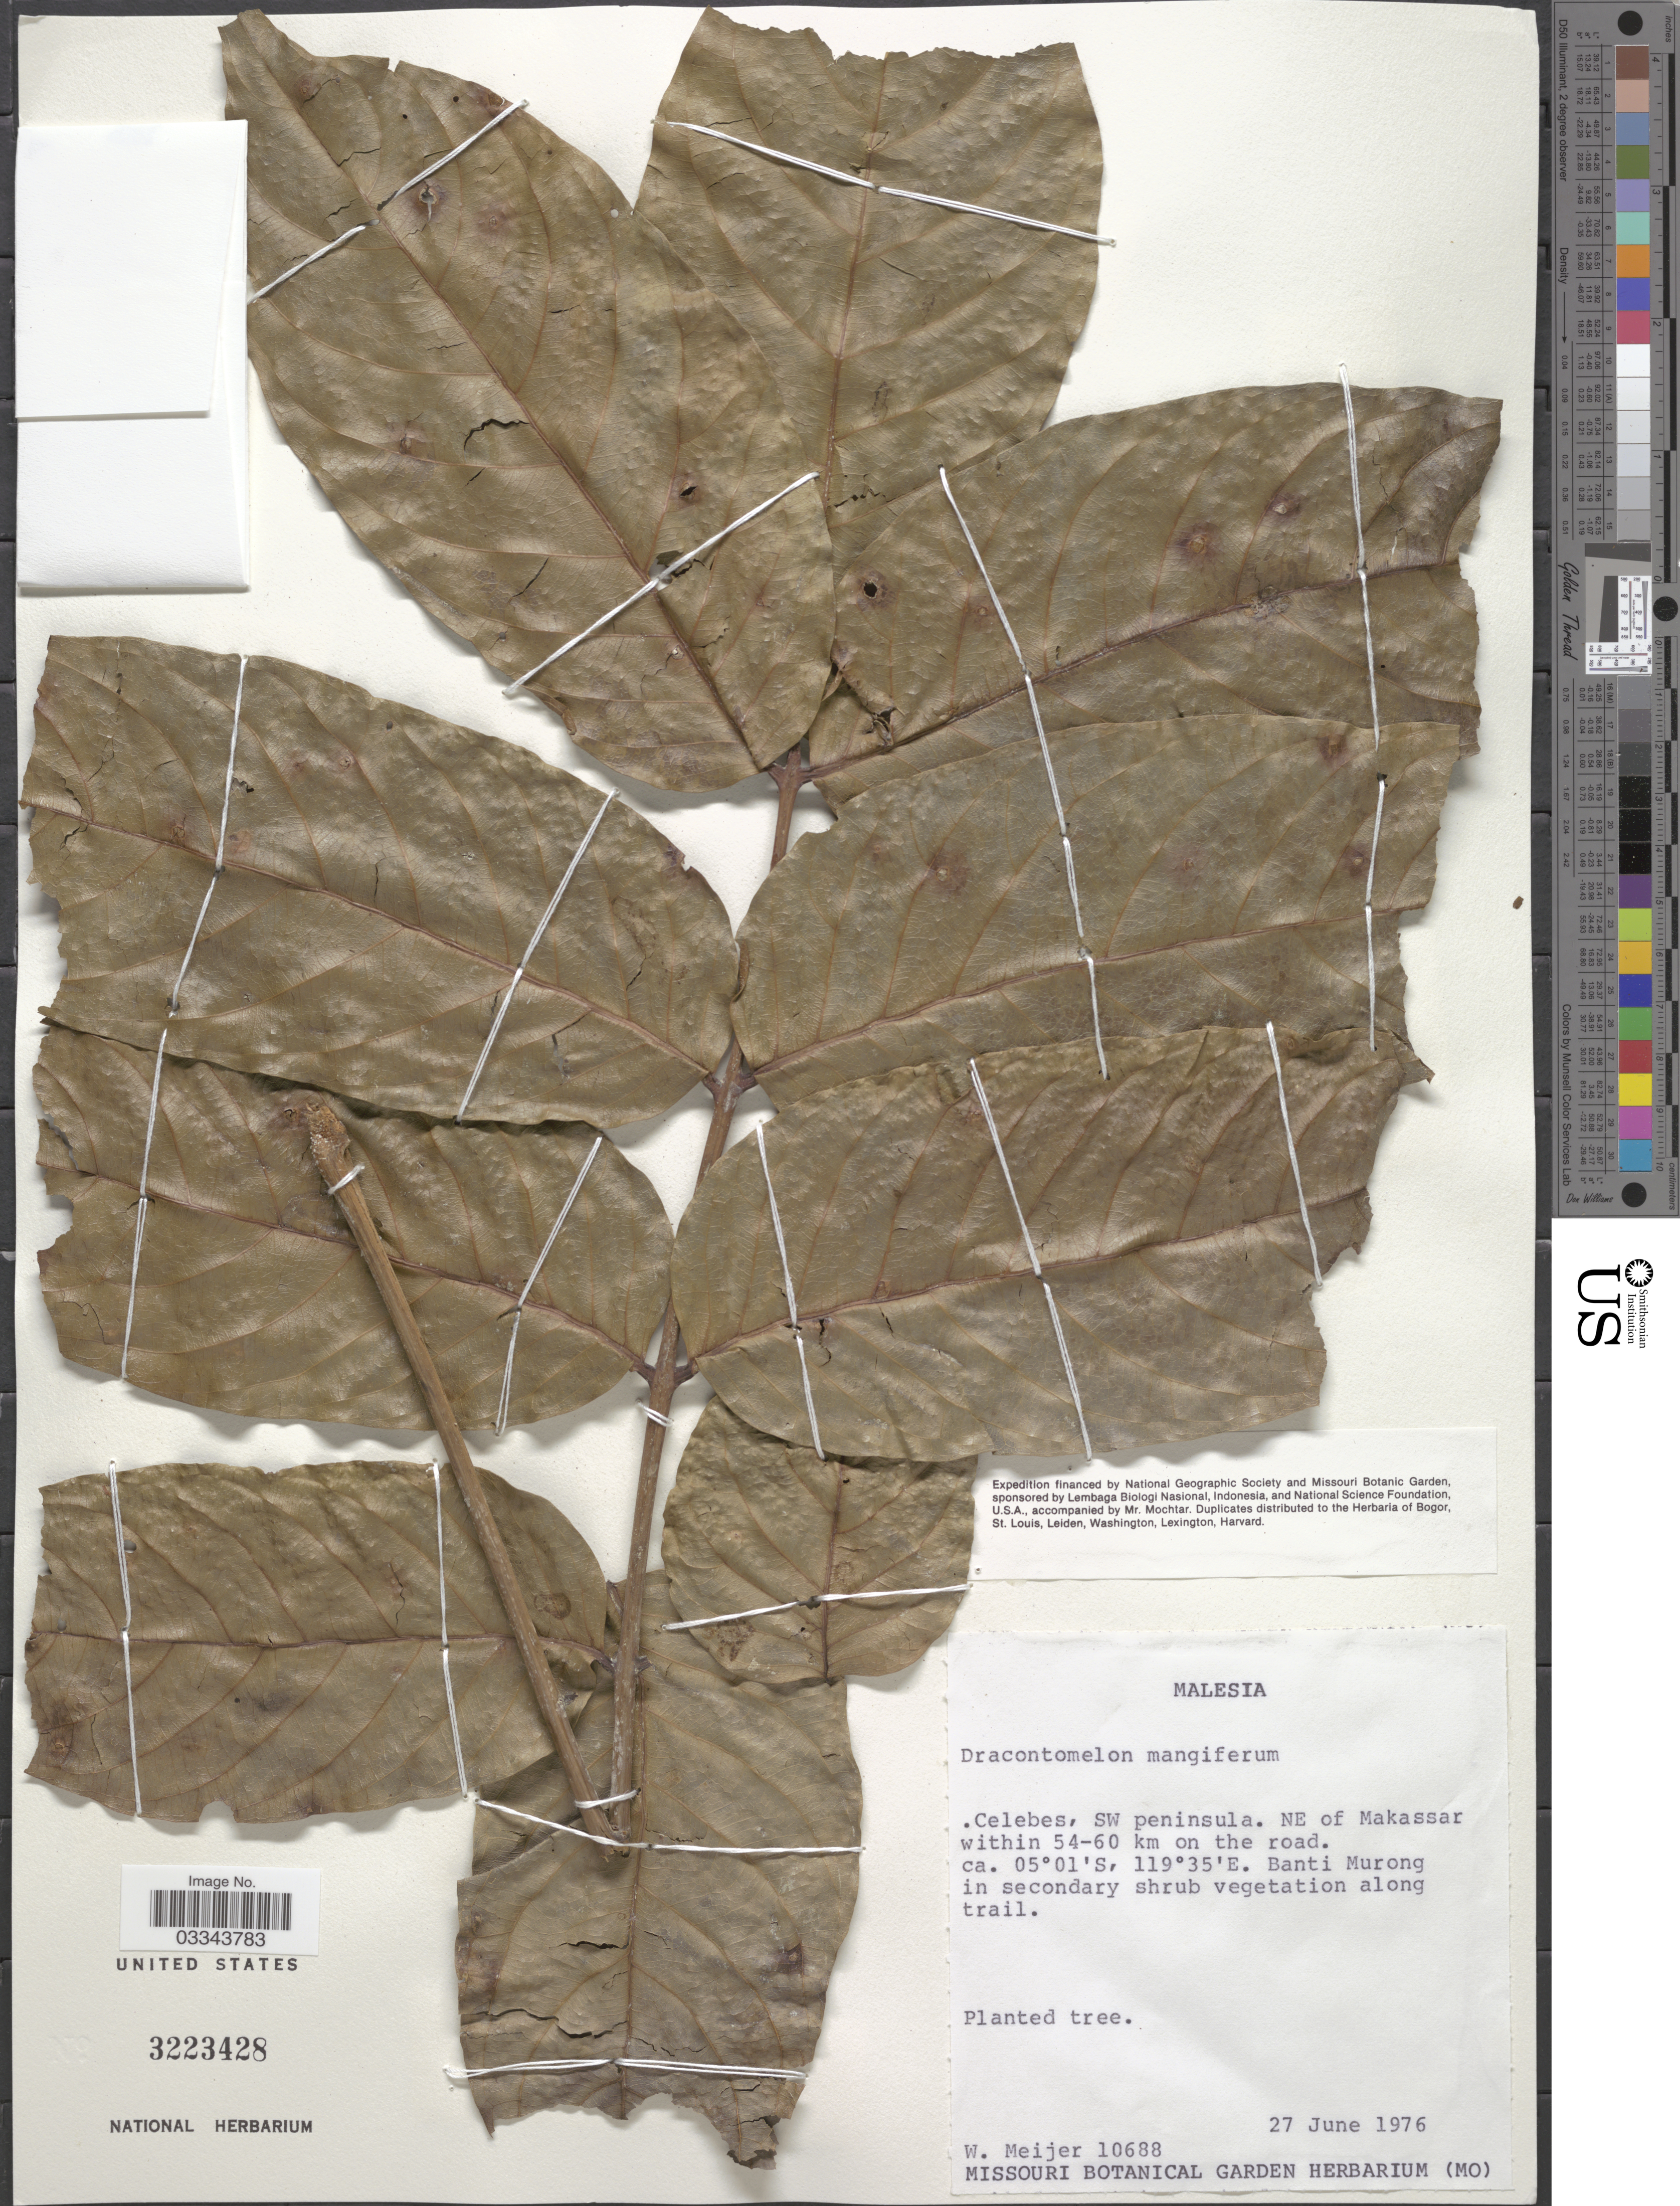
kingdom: Plantae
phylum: Tracheophyta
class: Magnoliopsida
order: Sapindales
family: Anacardiaceae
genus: Dracontomelon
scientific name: Dracontomelon mangiferum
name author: Blume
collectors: W. Meijer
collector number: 10688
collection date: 1976-06-27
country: Malaysia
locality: Malesia. Celebes, SW peninsula. NE of Makassar within 54-60 km on the road. Banti Murong. [unsure placement]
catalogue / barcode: US 3223428